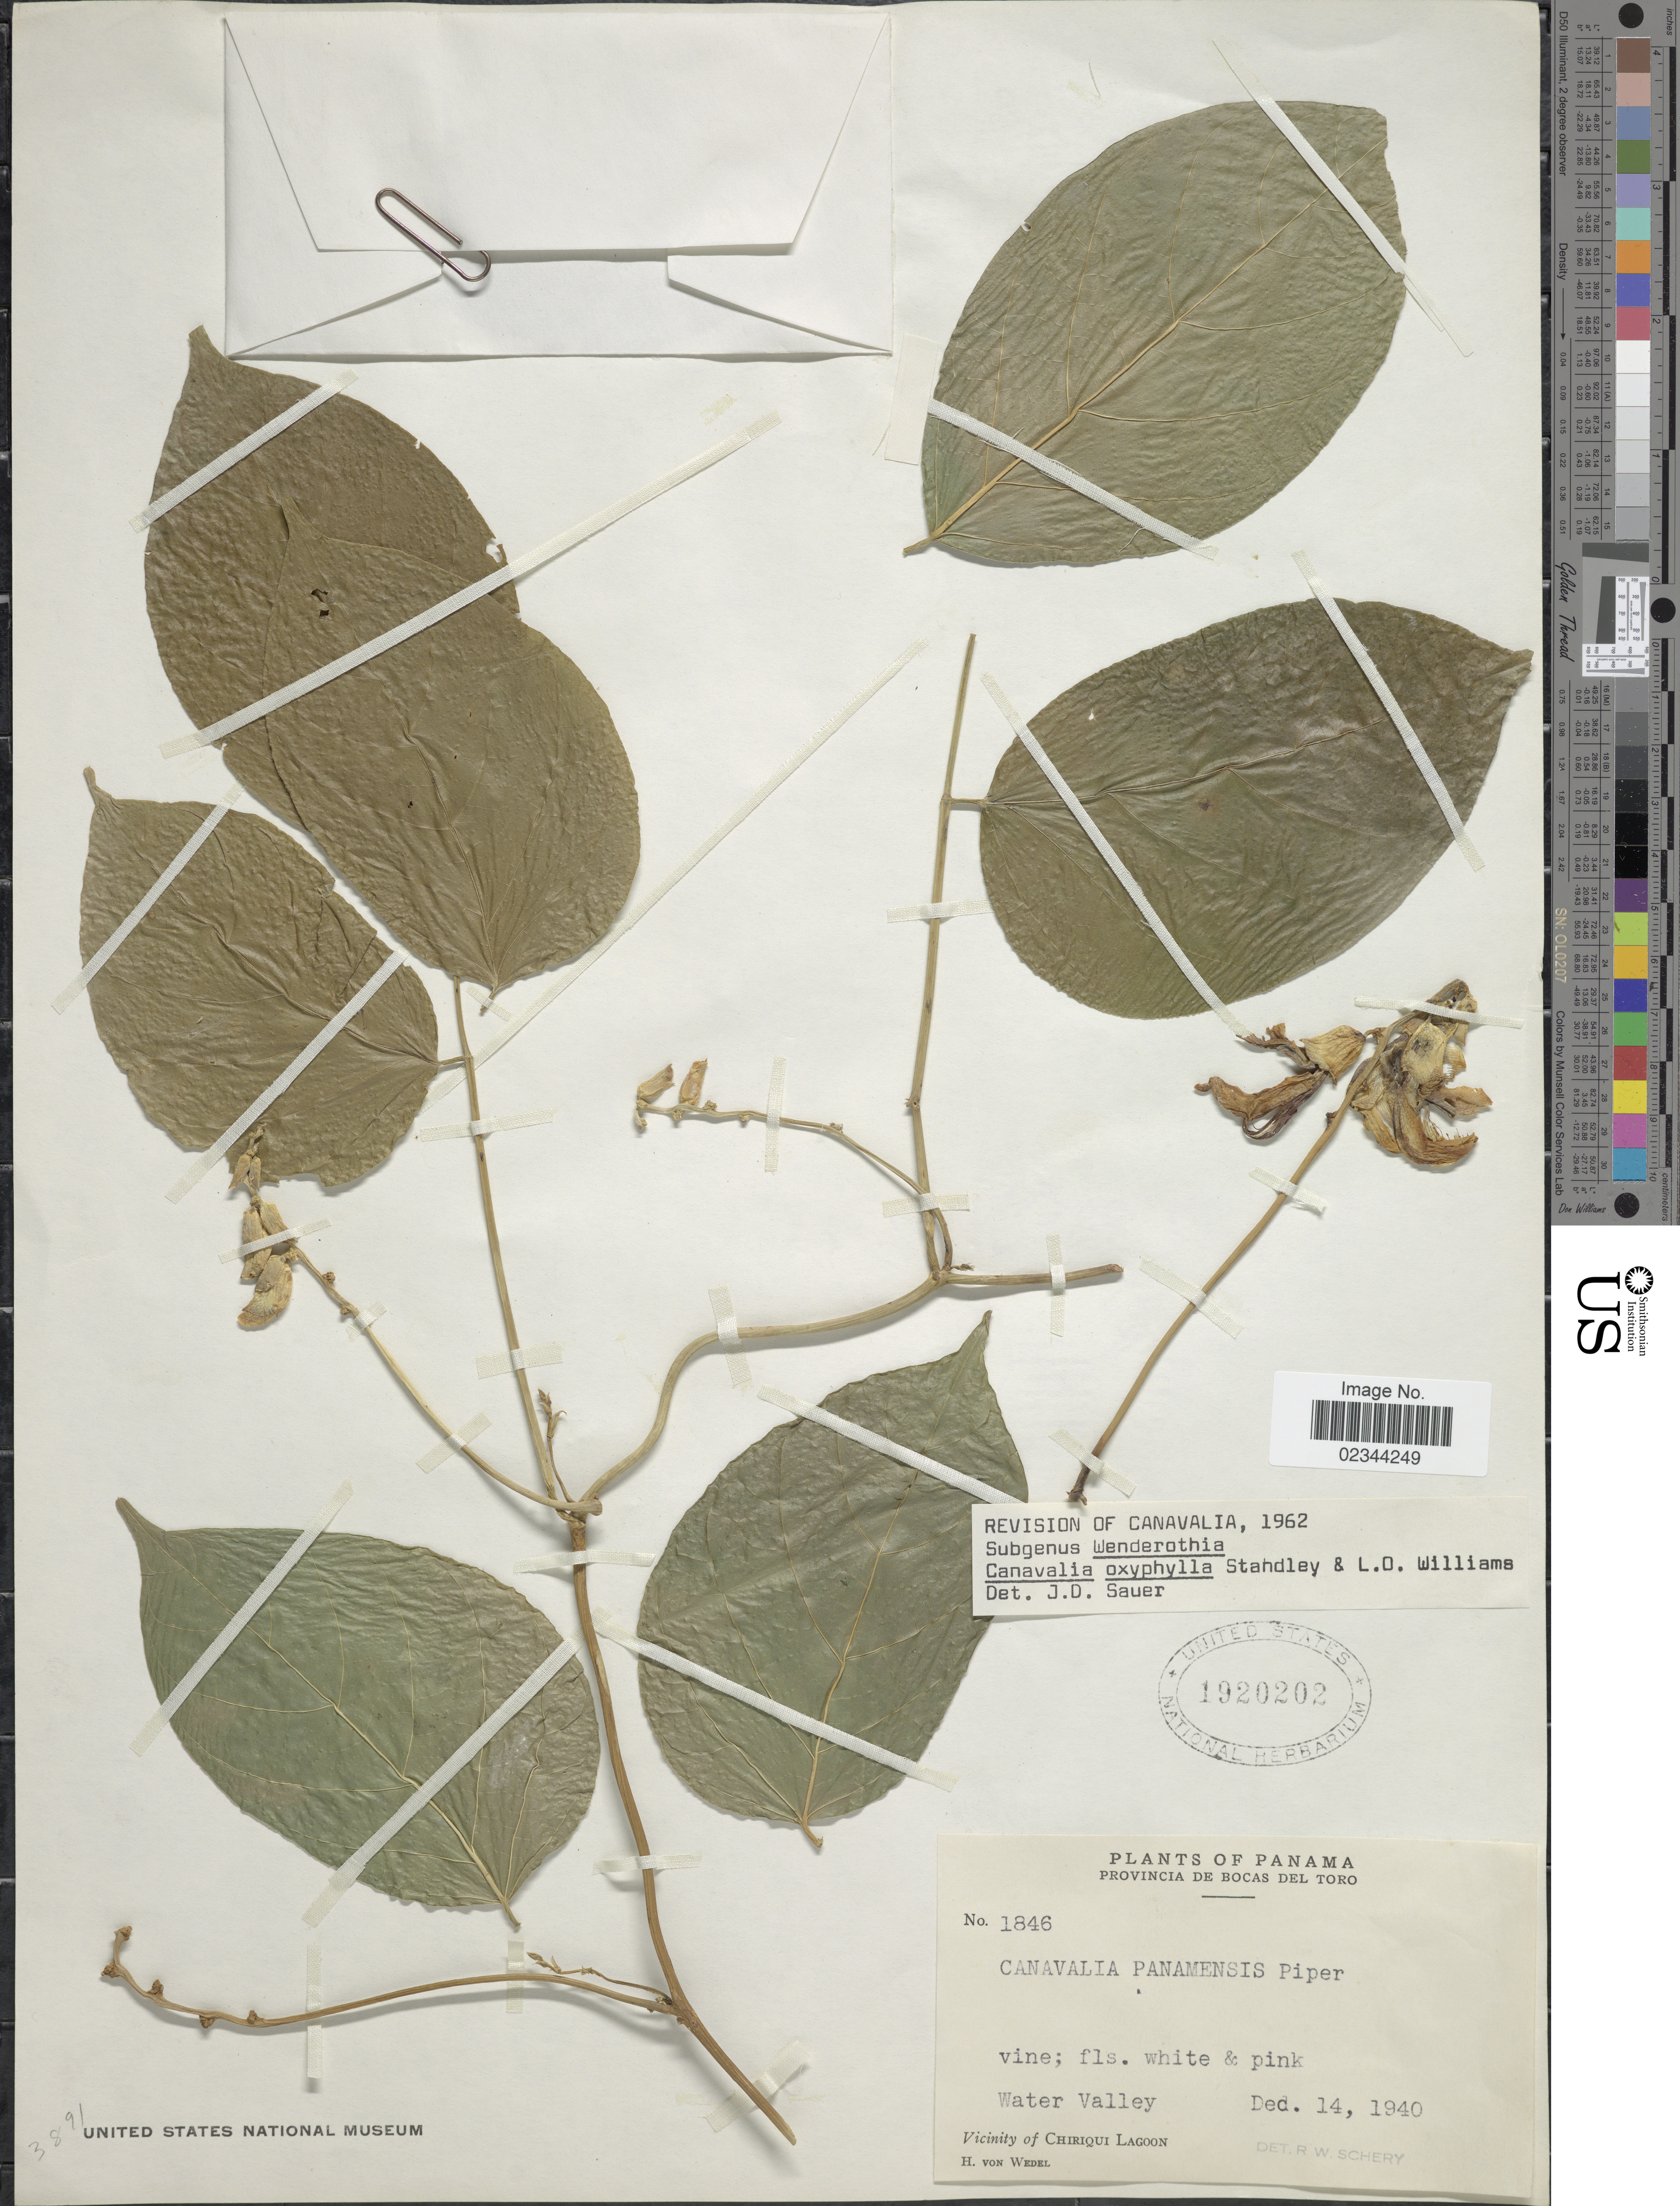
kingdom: Plantae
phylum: Tracheophyta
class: Magnoliopsida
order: Fabales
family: Fabaceae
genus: Canavalia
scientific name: Canavalia oxyphylla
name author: Standl. & L.O. Williams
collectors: H. von Wedel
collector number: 1846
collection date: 1940-12-14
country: Panama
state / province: Bocas del Toro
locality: Water Valley. Vicinity of Chiriqui Lagoon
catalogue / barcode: US 1920202